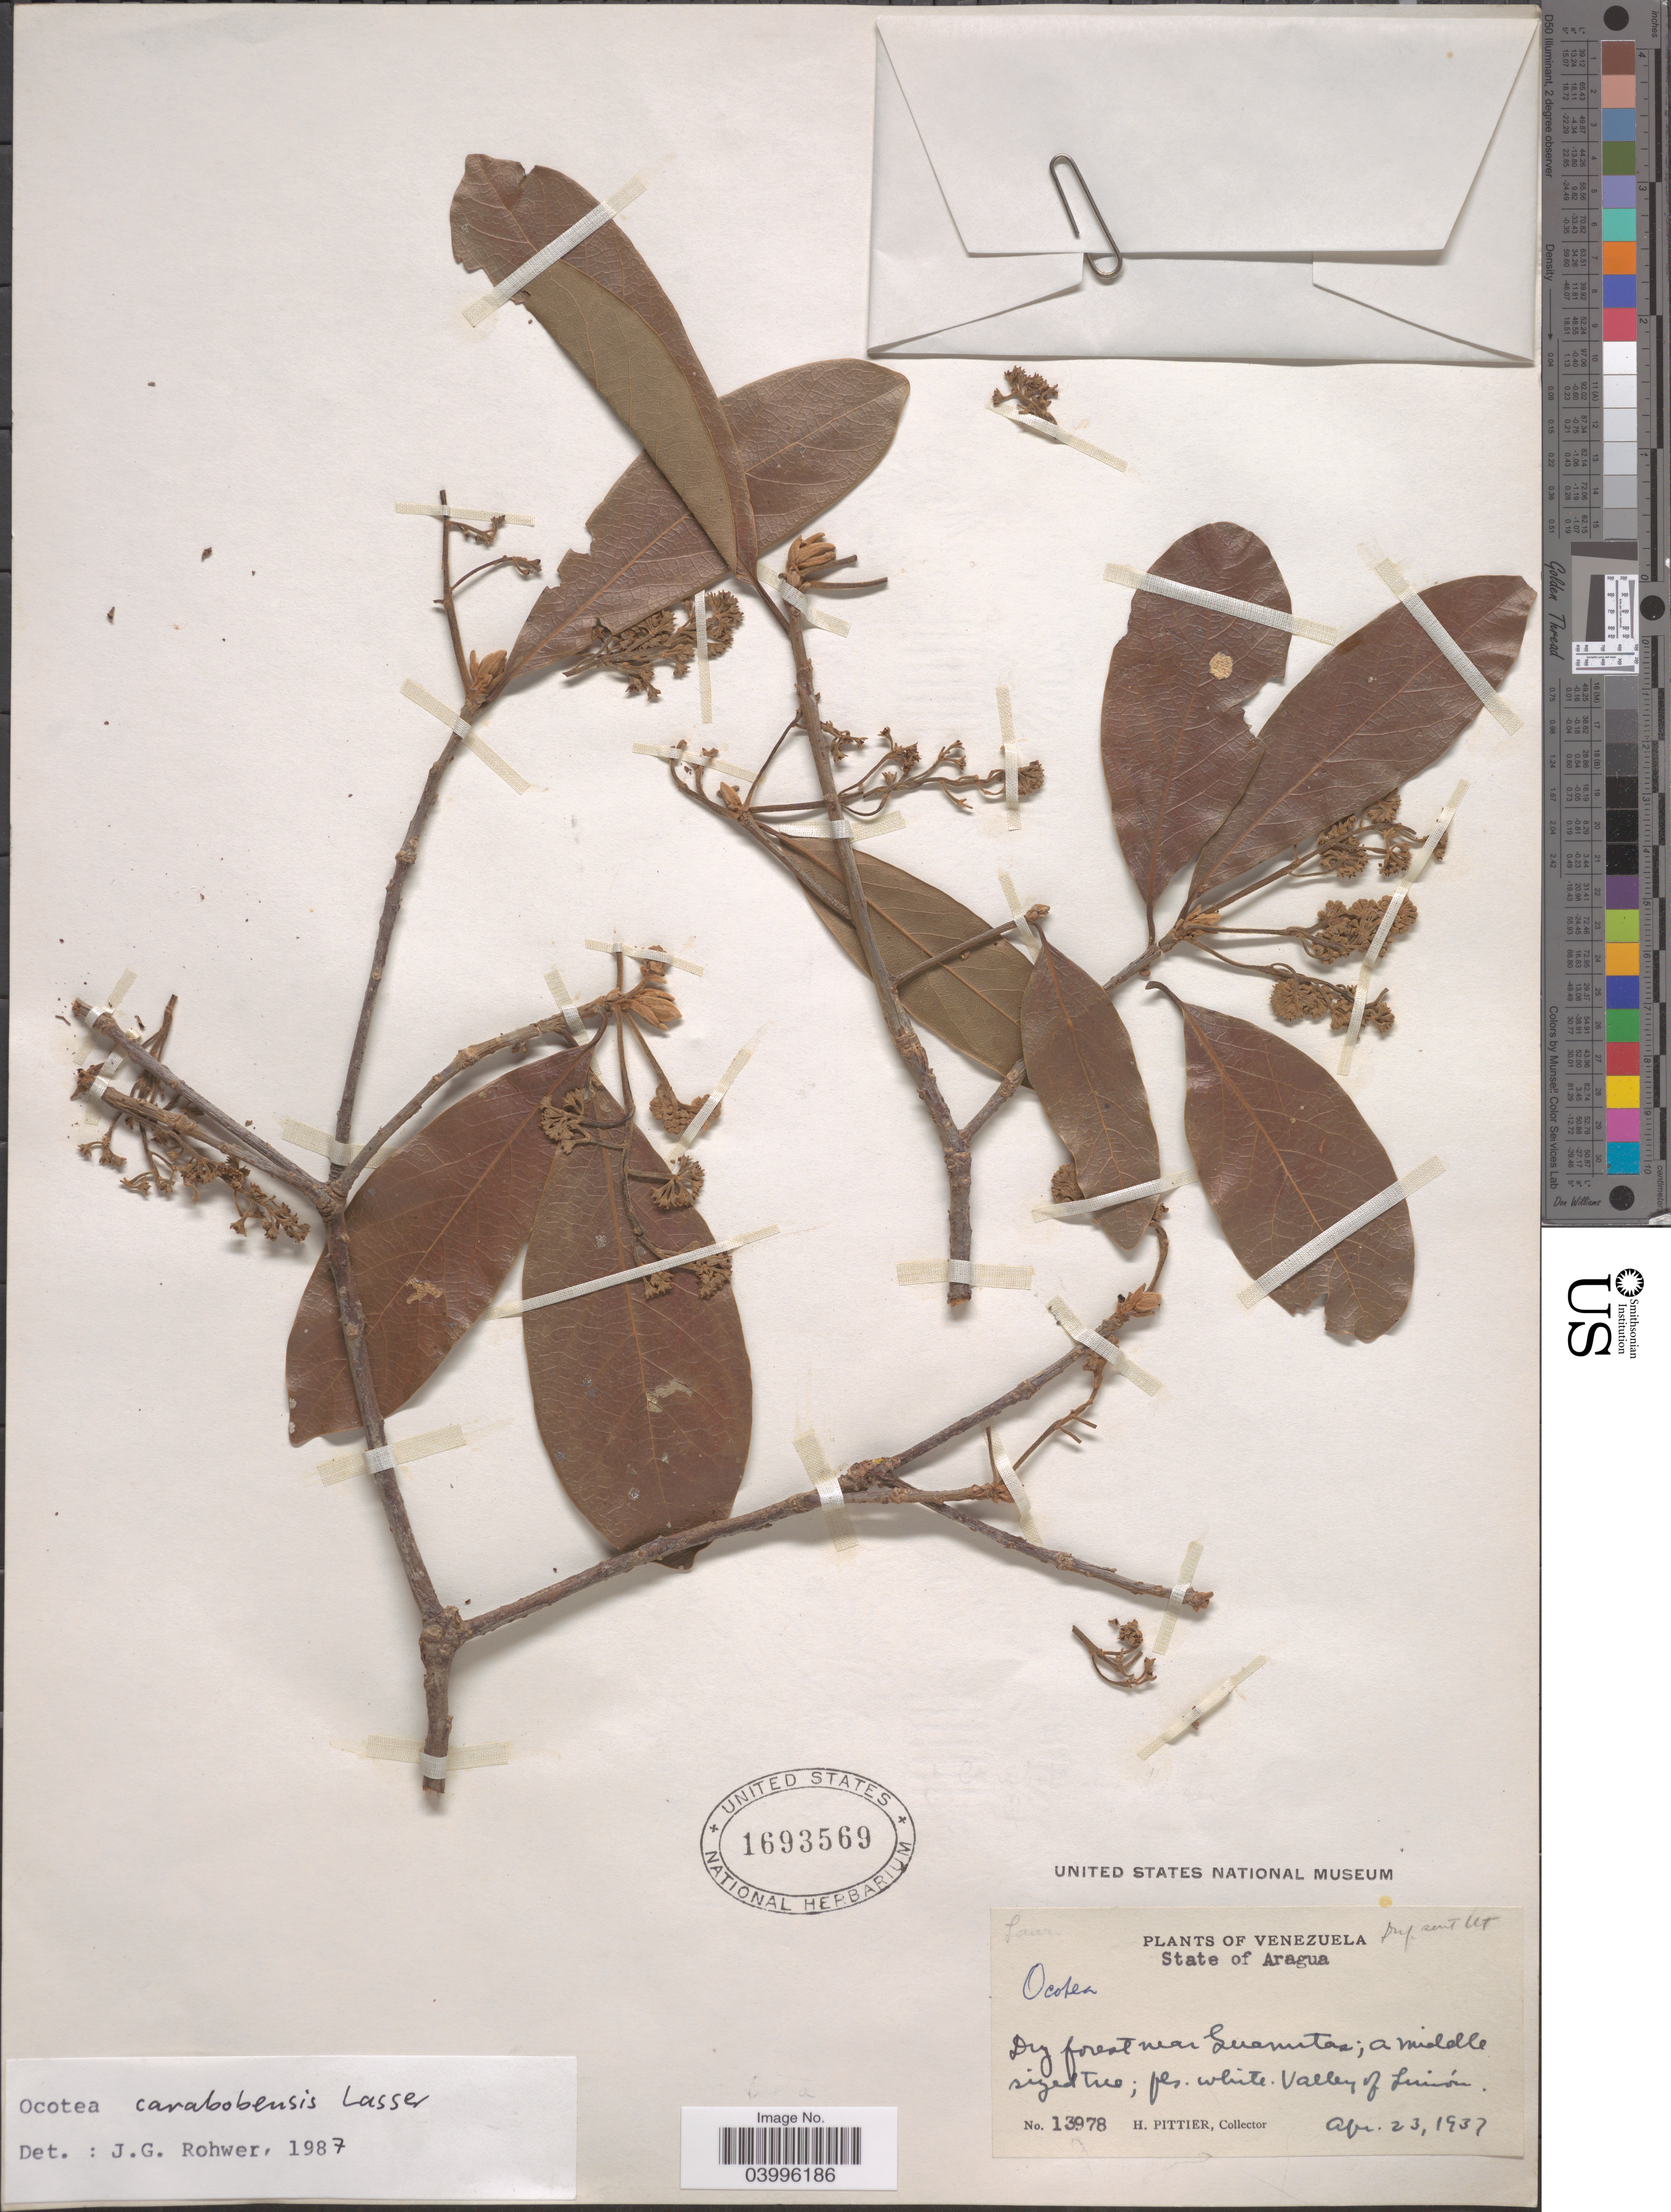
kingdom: Plantae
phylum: Tracheophyta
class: Magnoliopsida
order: Laurales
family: Lauraceae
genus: Ocotea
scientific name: Ocotea carabobensis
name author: Lasser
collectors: H. F. Pittier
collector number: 13978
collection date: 1937-04-23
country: Venezuela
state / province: Aragua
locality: Dry forest near Guamitas. Valley of Limón.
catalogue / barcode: US 1693569